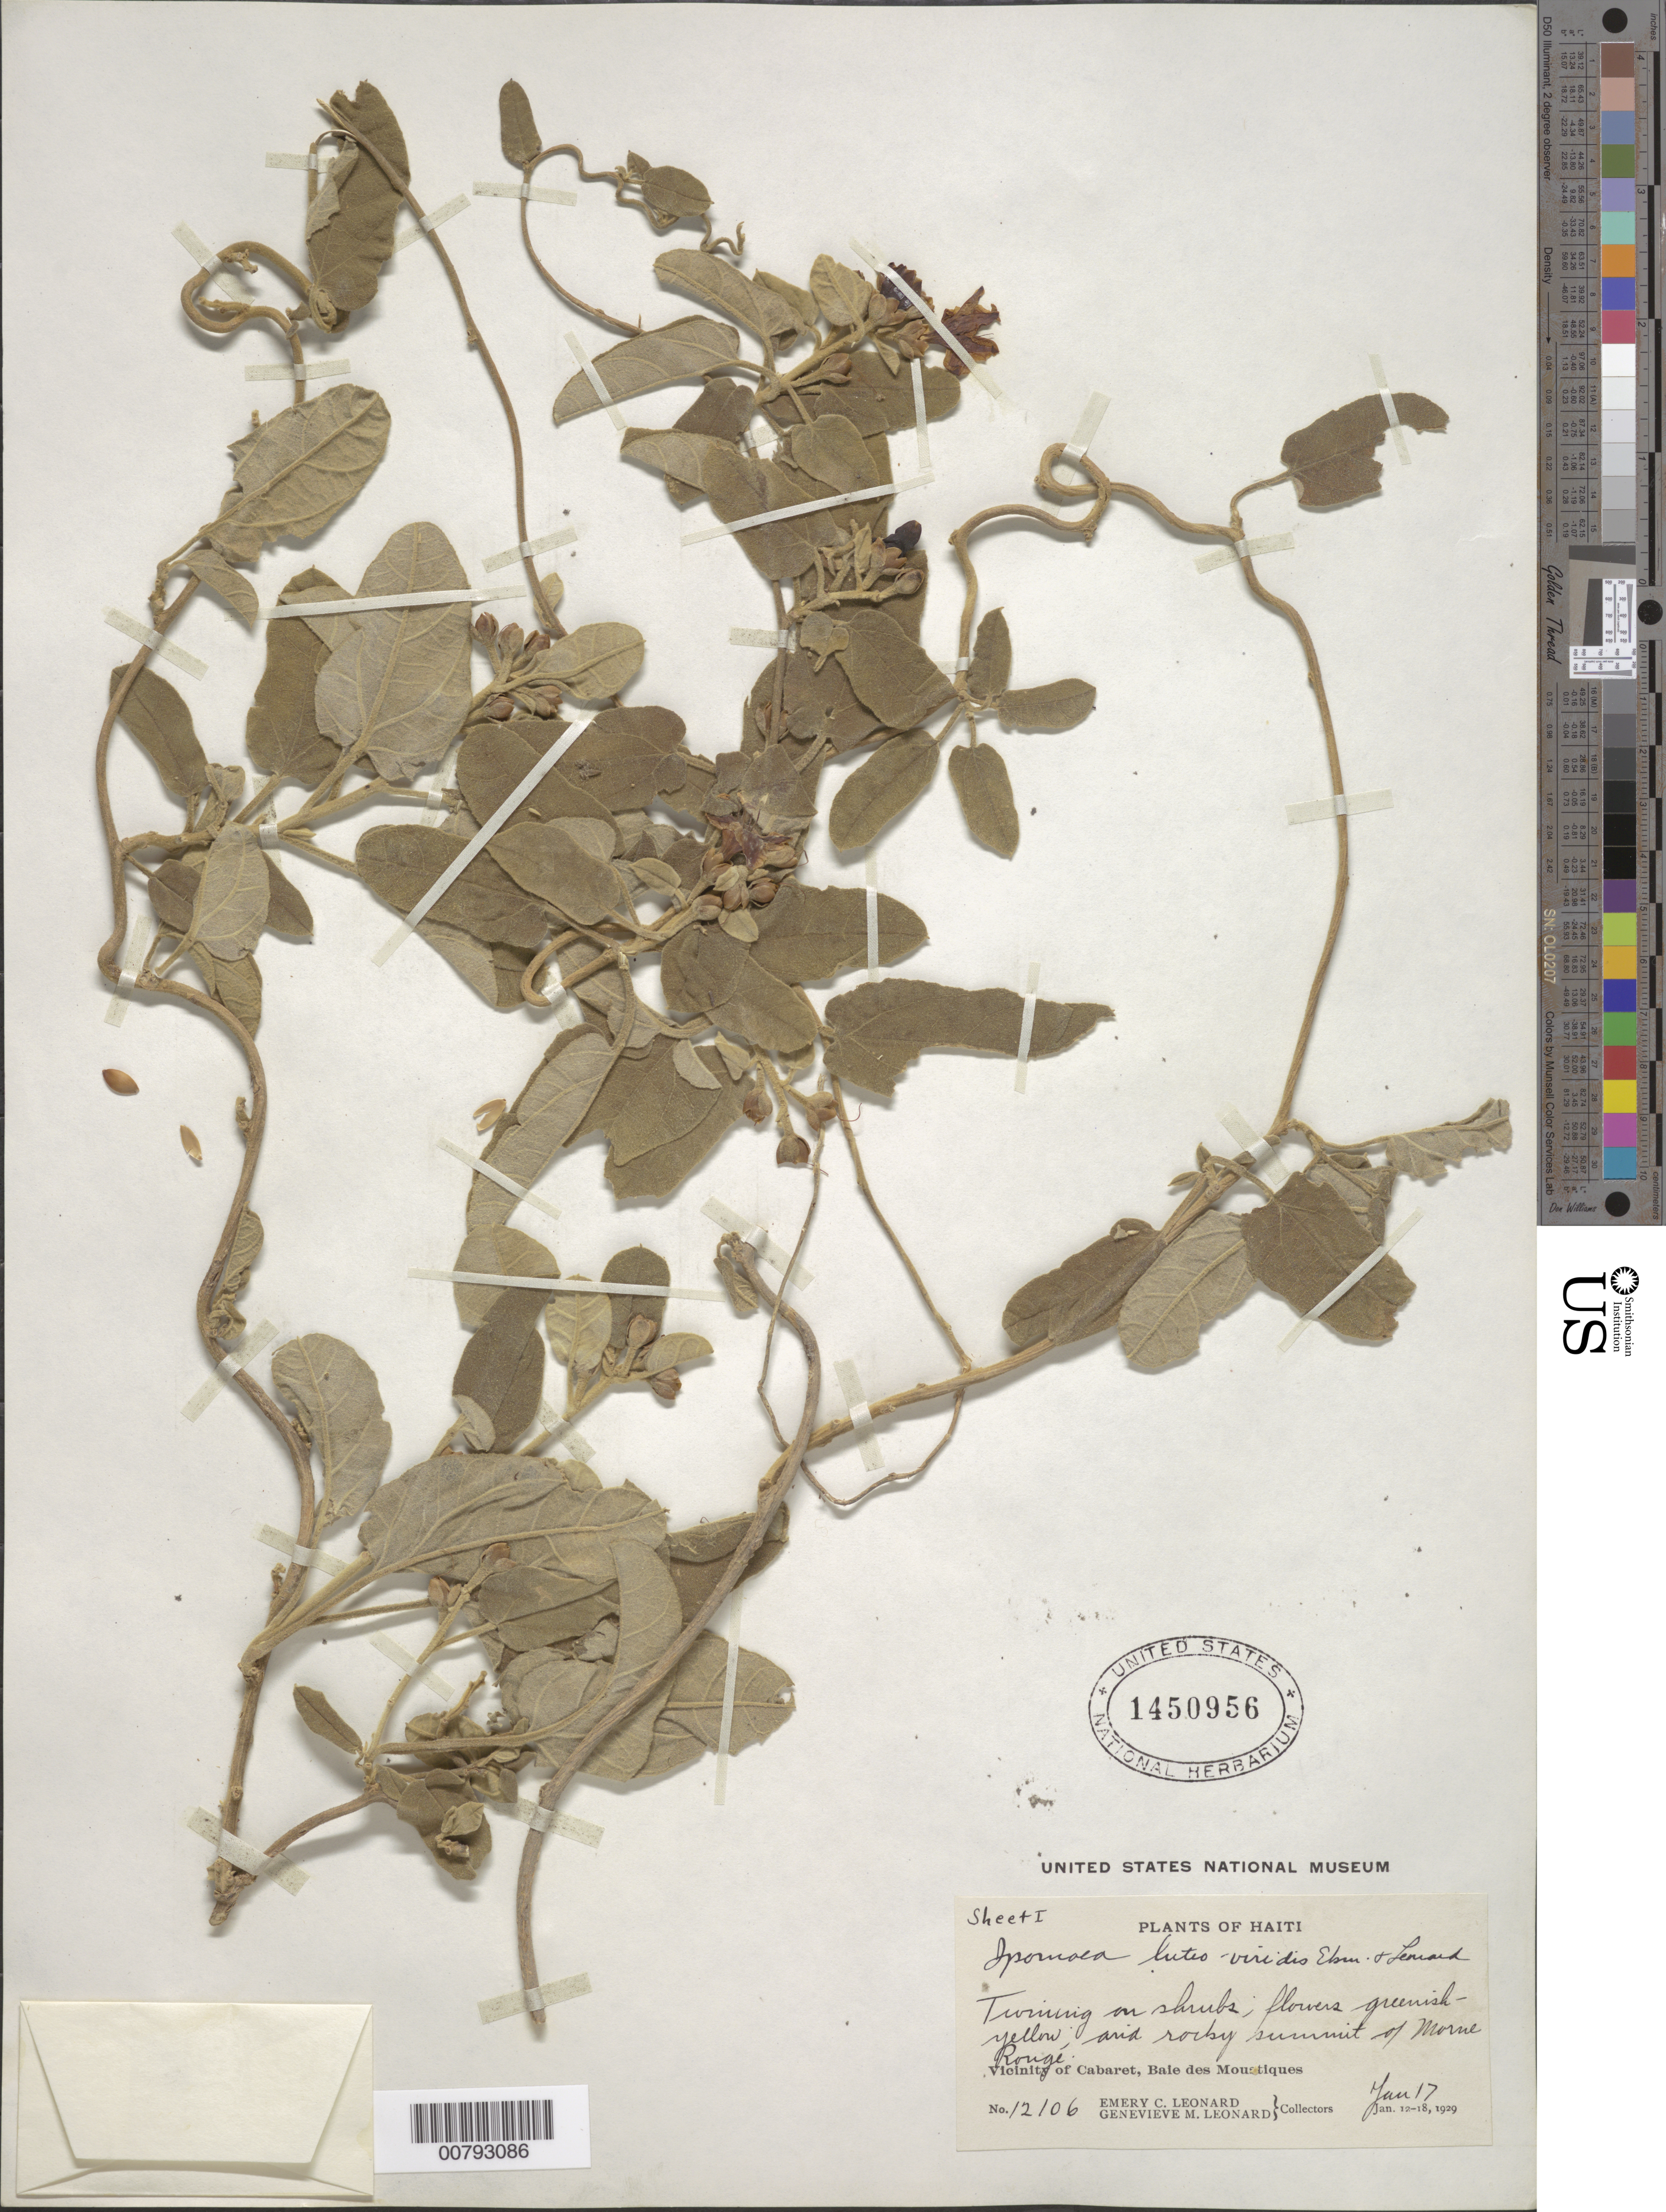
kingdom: Plantae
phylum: Tracheophyta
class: Magnoliopsida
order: Solanales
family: Convolvulaceae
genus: Ipomoea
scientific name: Ipomoea luteo-viridis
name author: Ekman & Leonard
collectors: E. C. Leonard & G. M. Leonard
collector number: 12106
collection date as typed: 17 Jan 1929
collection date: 1929-01-17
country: Haiti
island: Hispaniola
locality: Baie des Moustiques, vicinity of Cabaret, summit of Morne Rouge.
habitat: Arid rocky summit.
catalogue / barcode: US 1450956